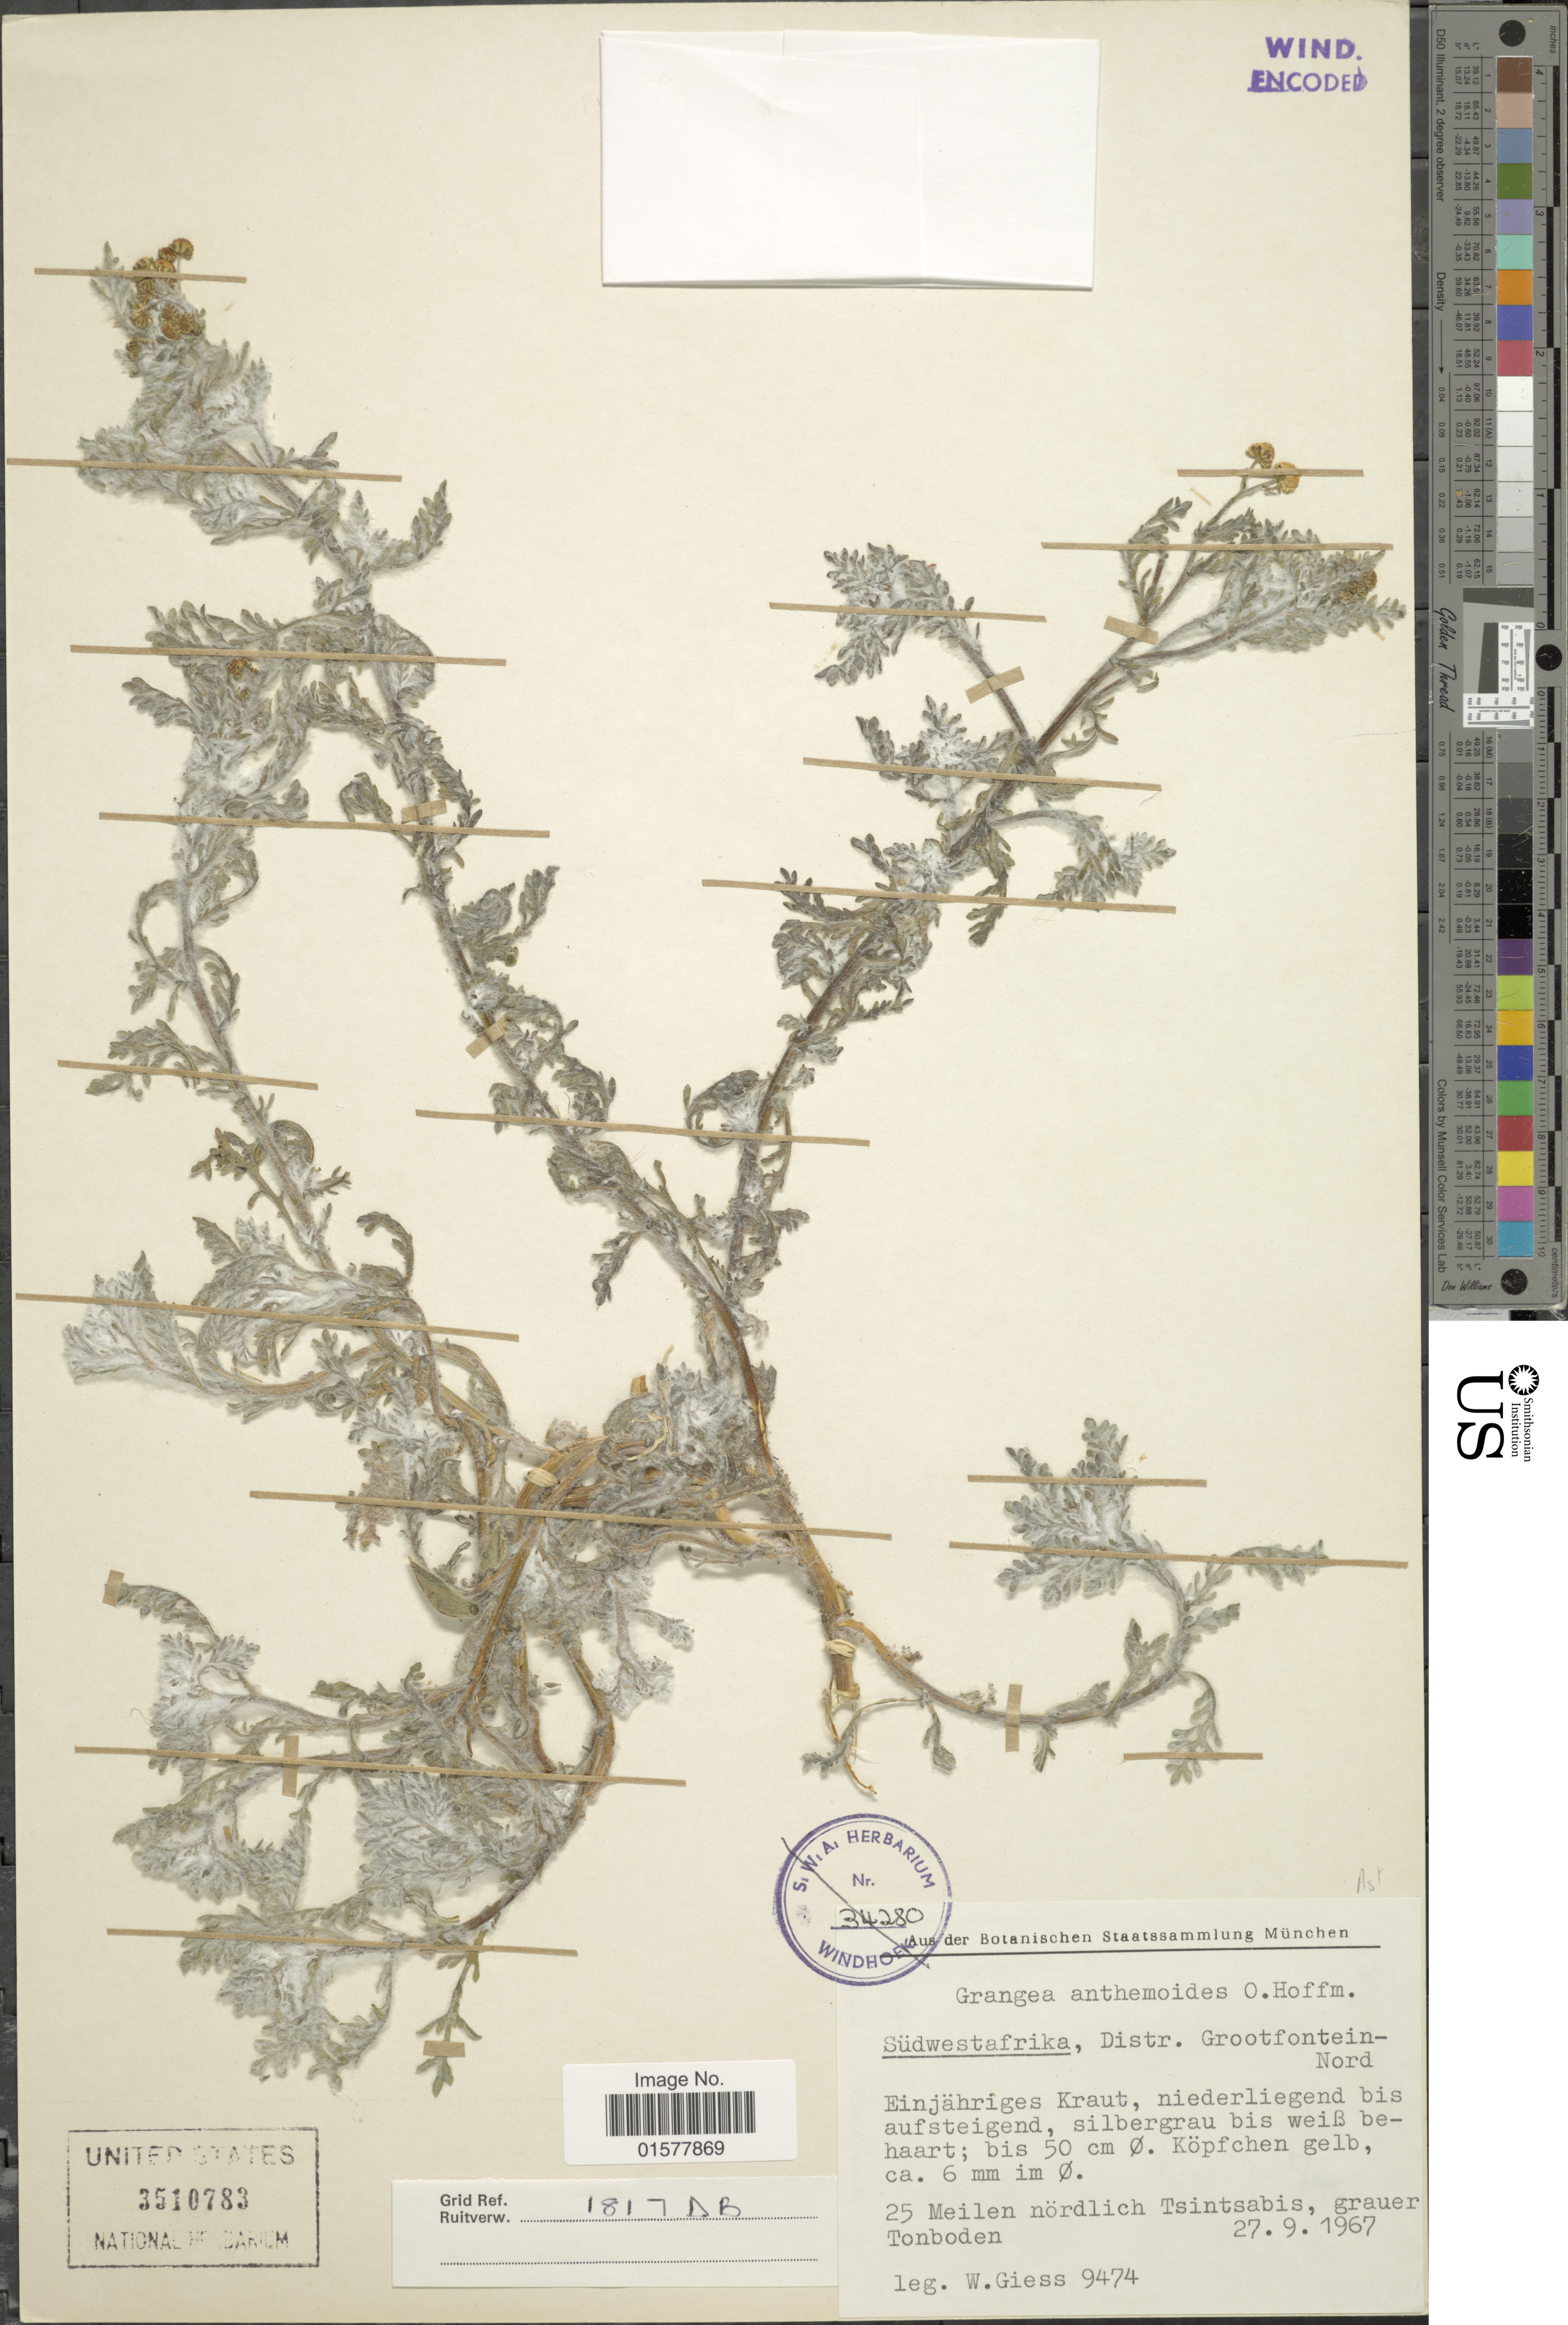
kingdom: Plantae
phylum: Tracheophyta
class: Magnoliopsida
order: Asterales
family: Asteraceae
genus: Grangea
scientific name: Grangea anthemoides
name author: O. Hoffm.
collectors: W. Giess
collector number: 9474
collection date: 1967-09-27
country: Namibia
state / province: Otjozondjupa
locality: Einjähriges Kraut, niederliegens bis aufsteigend, silbergrau bis weib behaart, 25 Meilen nördlich Tsintsabis, grauer Tonboden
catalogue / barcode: US 3510783